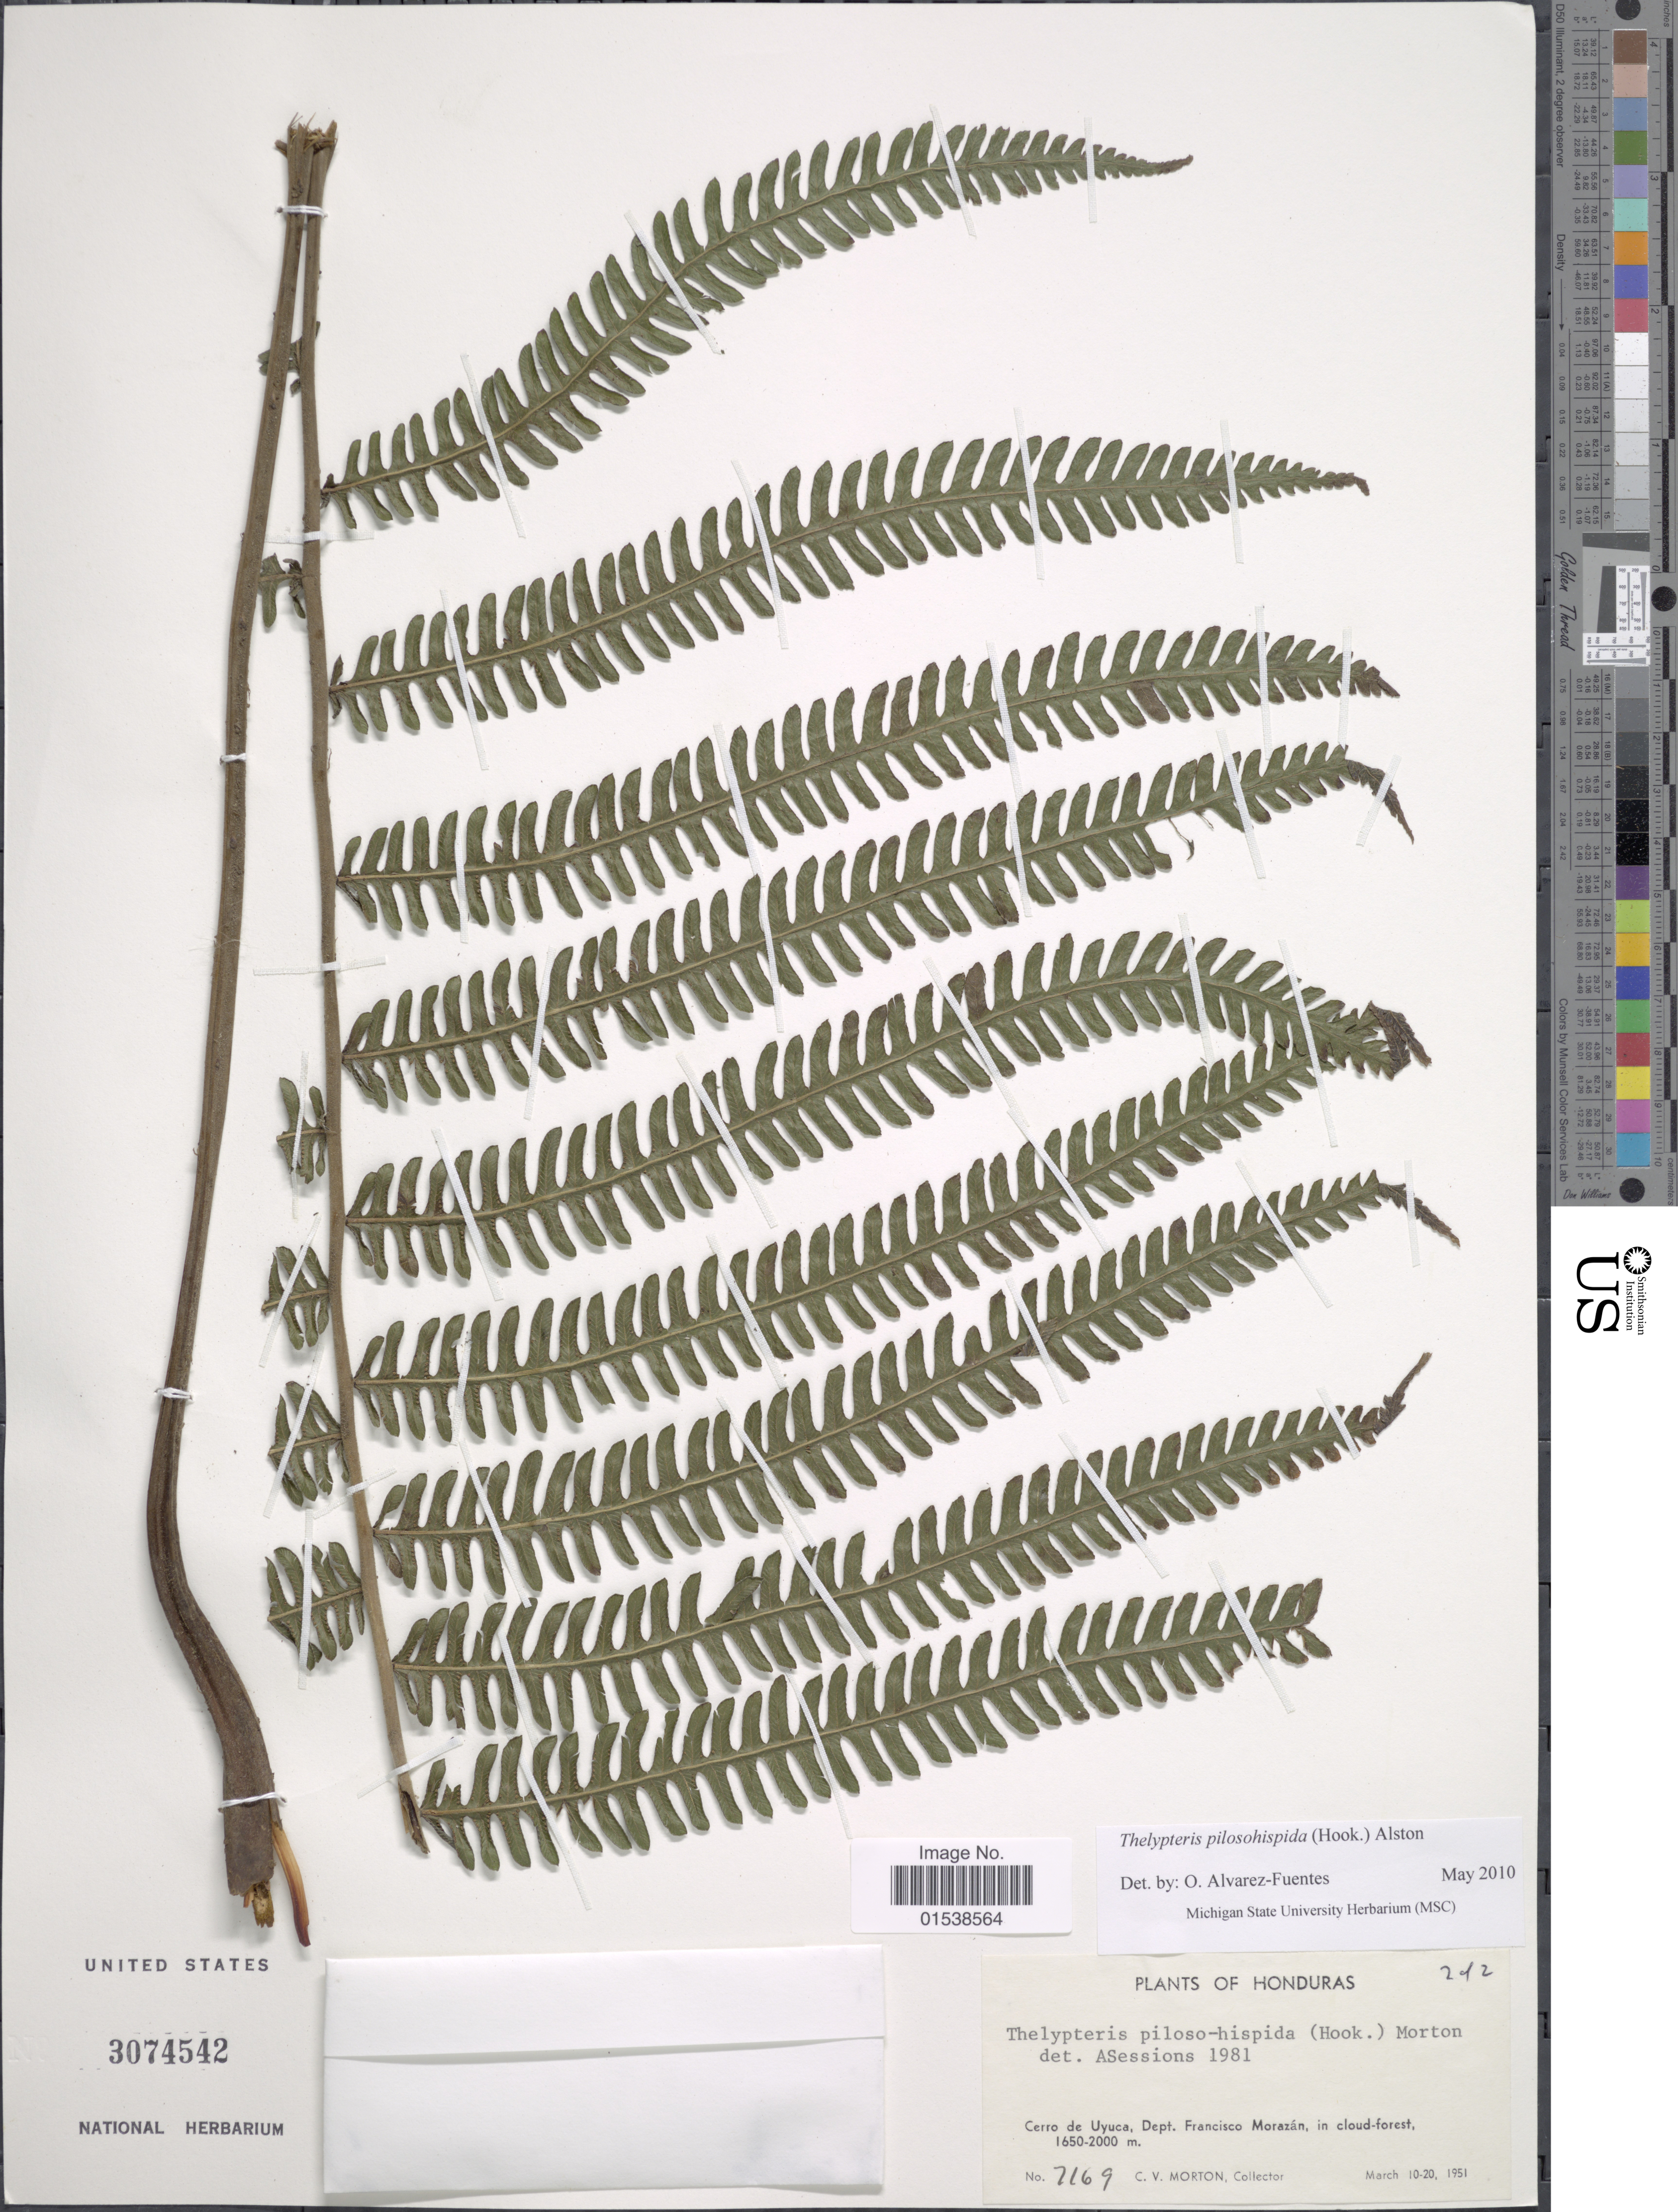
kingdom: Plantae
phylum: Tracheophyta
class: Polypodiopsida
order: Polypodiales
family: Thelypteridaceae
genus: Amauropelta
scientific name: Amauropelta pilosohispida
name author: (Hook.) A.R. Sm.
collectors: C. V. Morton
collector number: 7169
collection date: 1951-03-10/1951-03-20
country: Honduras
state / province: Fco. Morazán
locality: Cerro de Uyuca, Dept. Francisco Morazan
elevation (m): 1650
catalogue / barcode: US 3074542